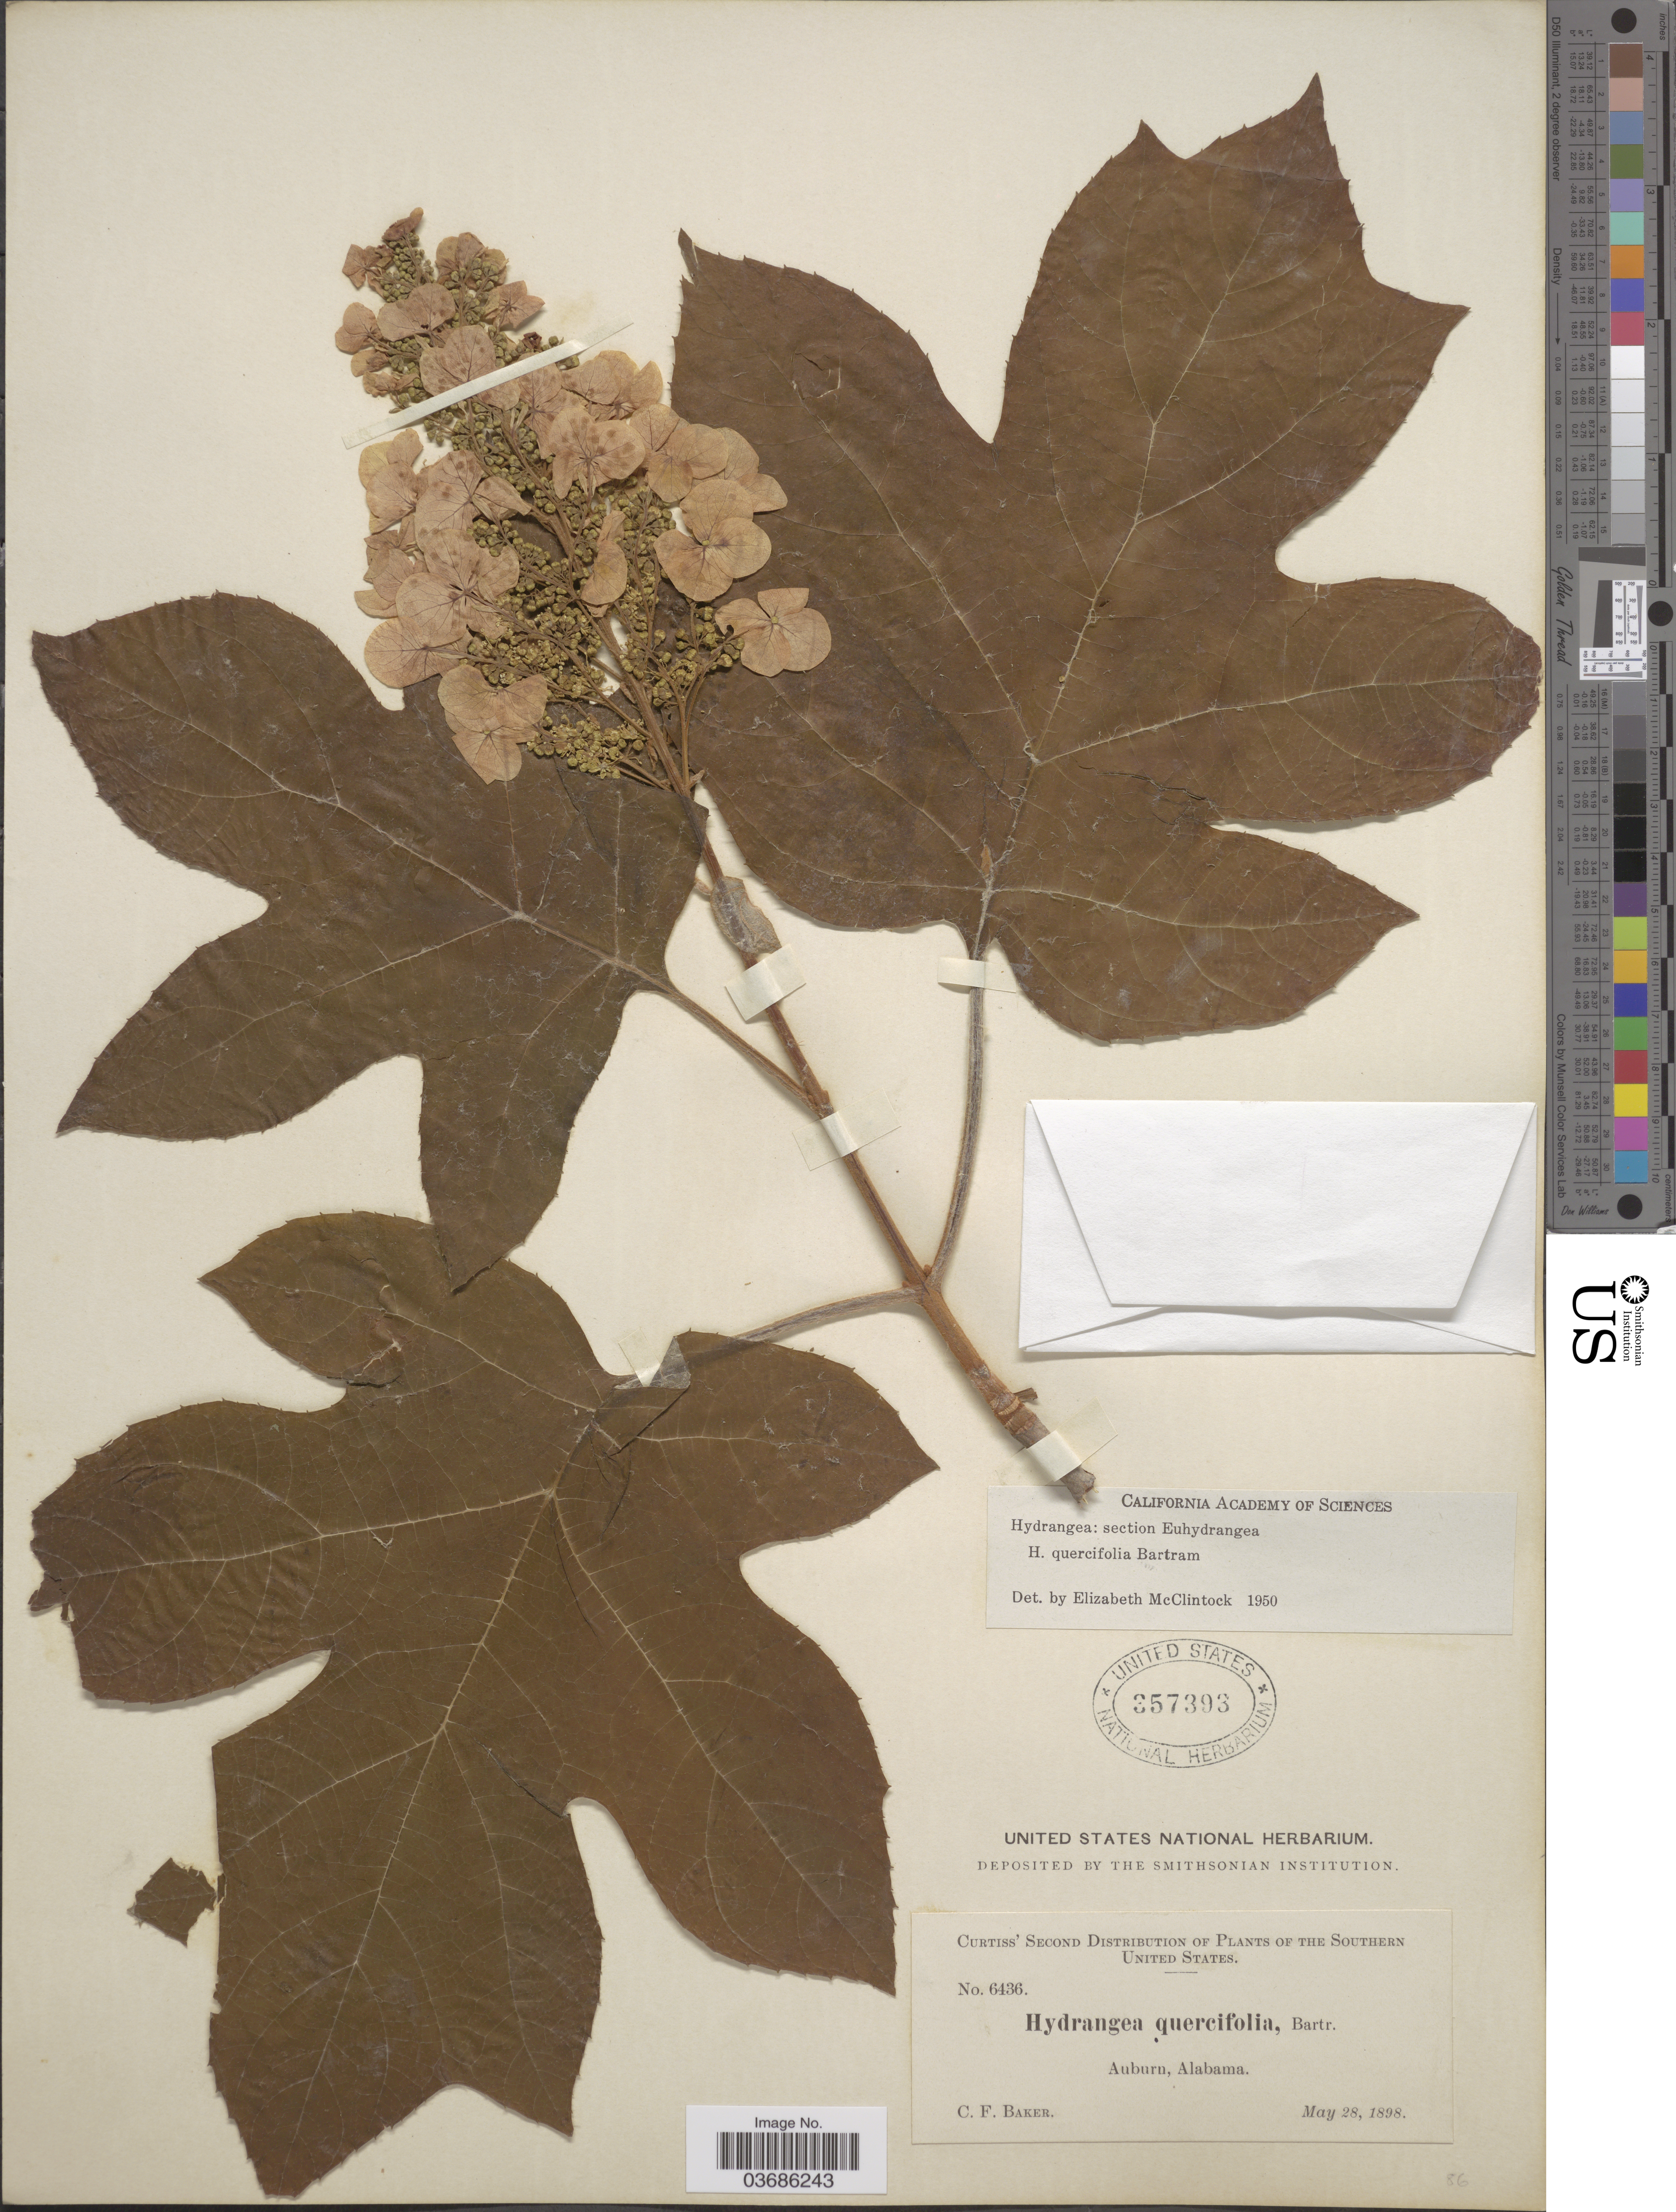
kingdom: Plantae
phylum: Tracheophyta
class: Magnoliopsida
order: Cornales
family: Hydrangeaceae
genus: Hydrangea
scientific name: Hydrangea quercifolia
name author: W. Bartram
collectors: C. F. Baker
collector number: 6436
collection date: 1898-05-28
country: United States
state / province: Alabama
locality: The Southern United States. Auburn.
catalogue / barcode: US 357393